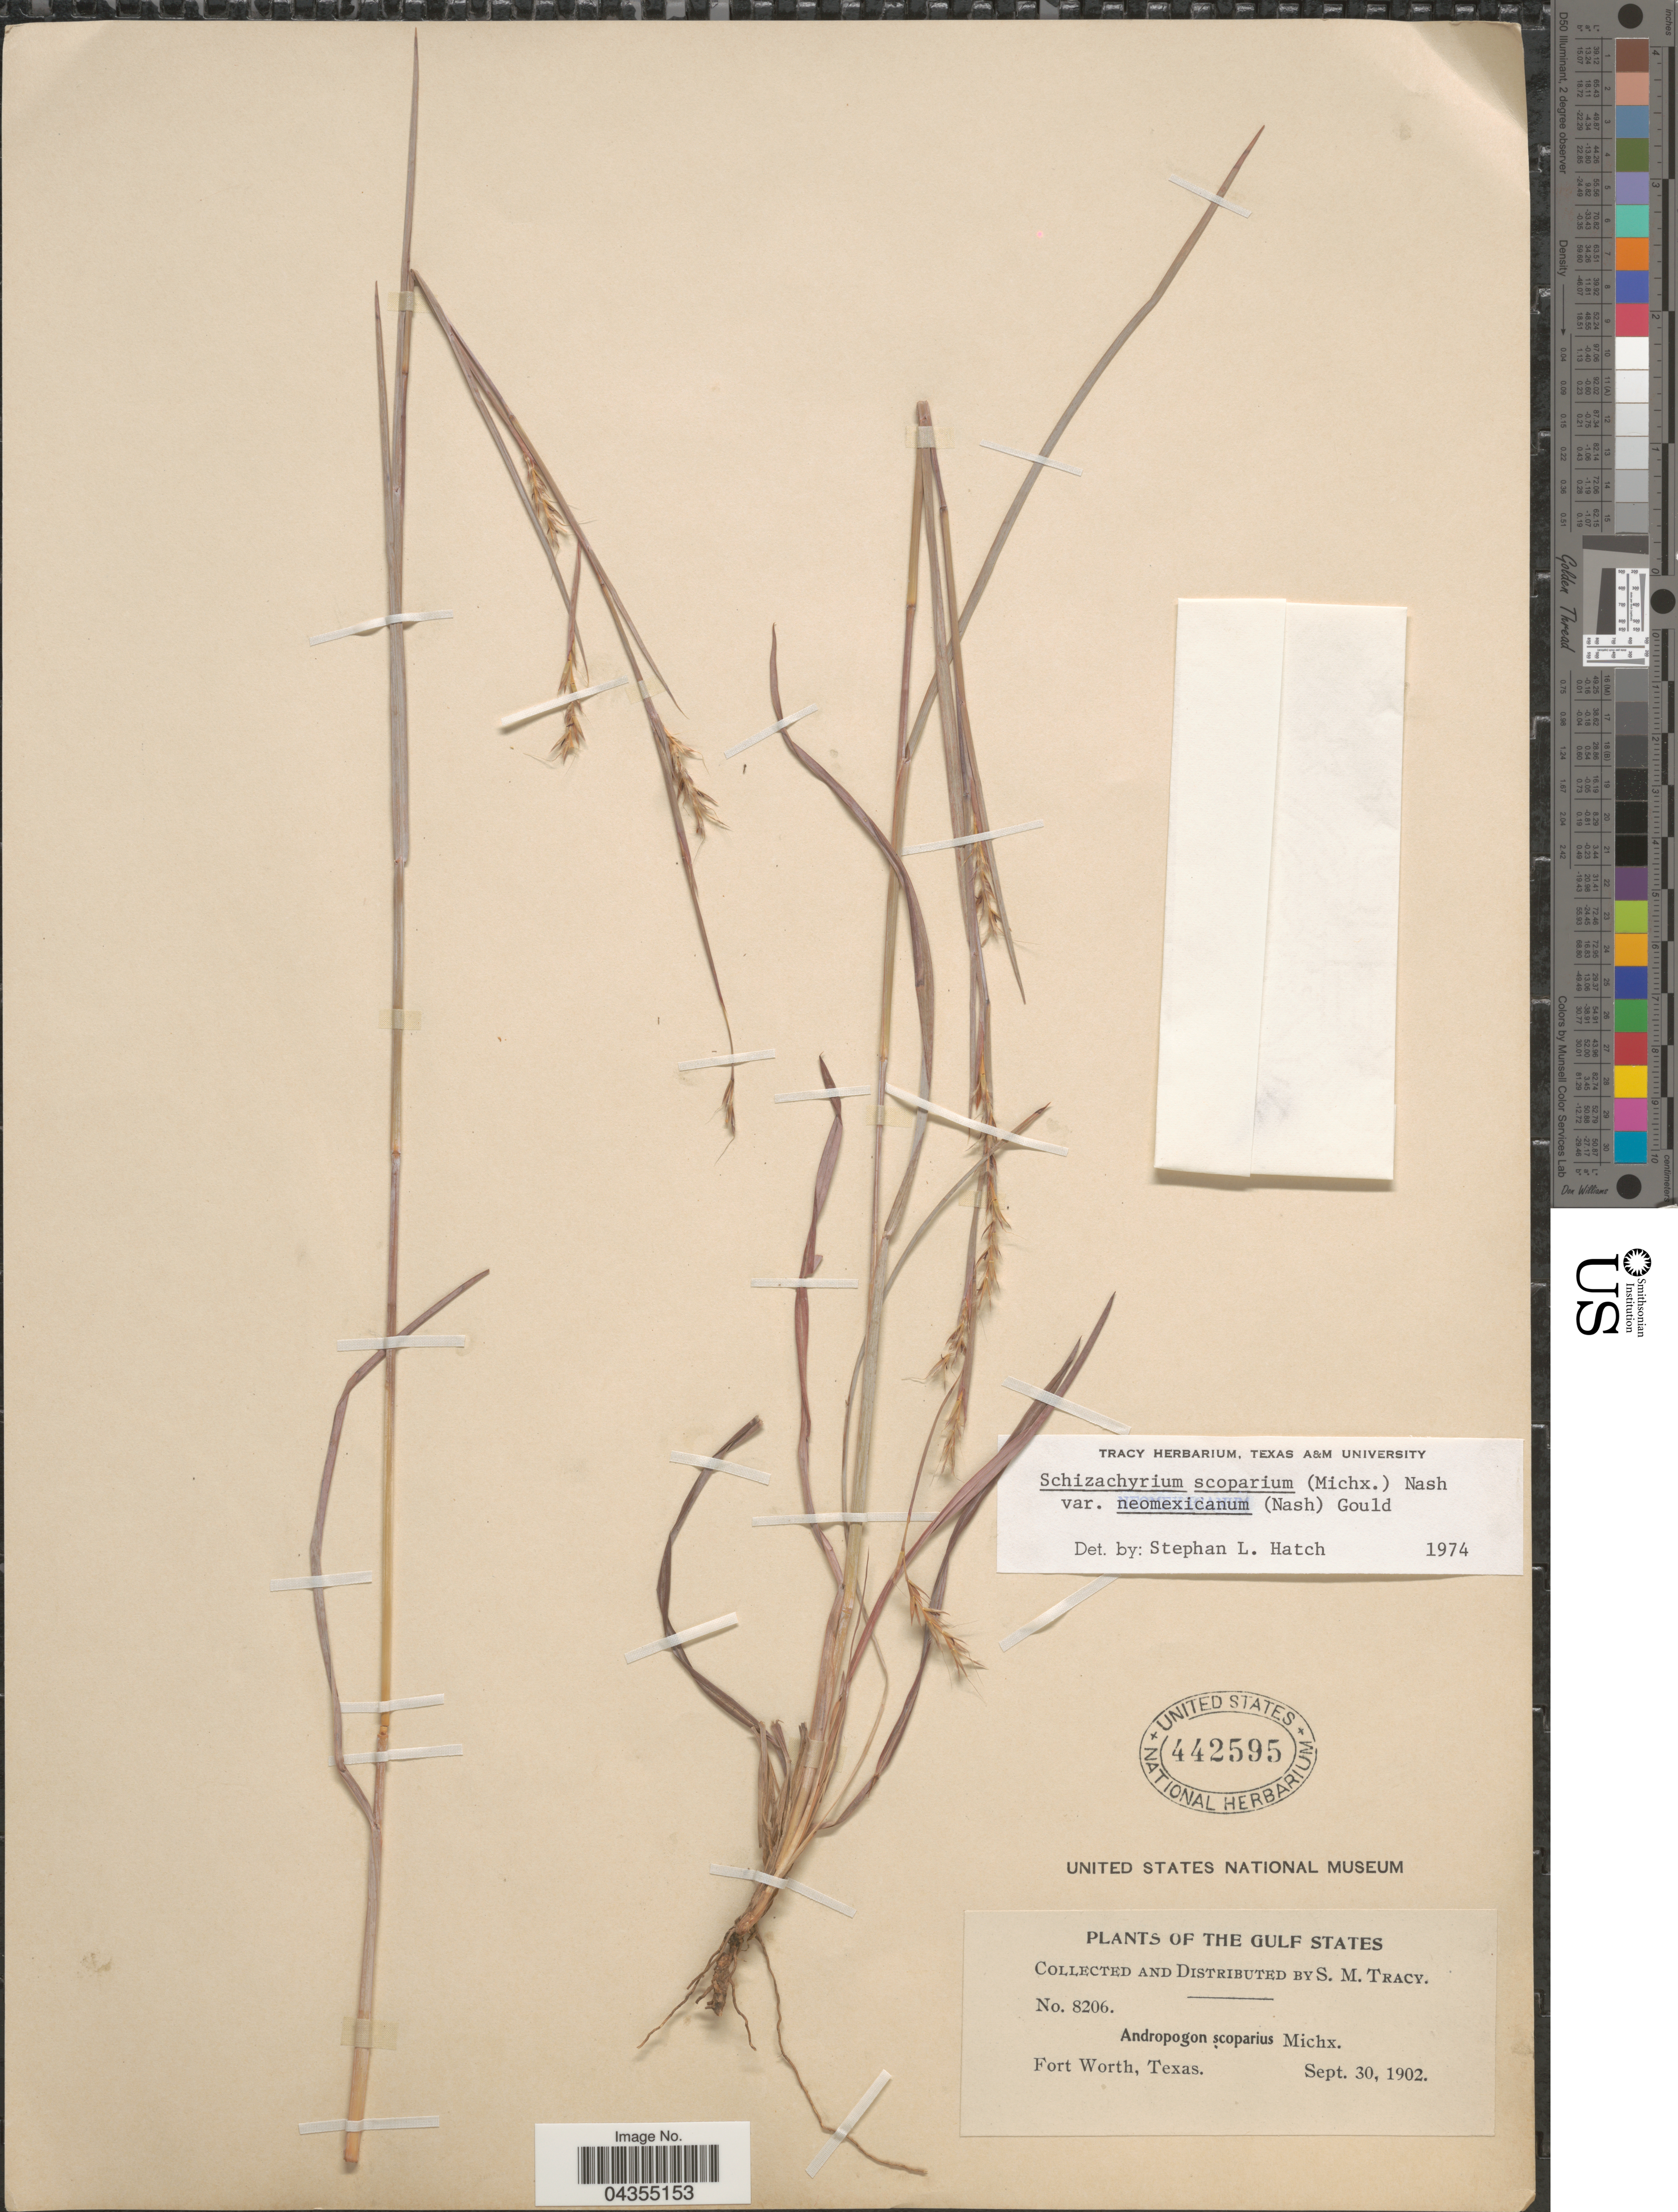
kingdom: Plantae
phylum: Tracheophyta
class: Liliopsida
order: Poales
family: Poaceae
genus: Schizachyrium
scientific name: Schizachyrium scoparium var. neomexicanum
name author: (Nash) Gould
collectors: S. M. Tracy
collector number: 8206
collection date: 1902-09-30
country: United States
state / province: Texas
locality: The Gulf States. Fort Worth.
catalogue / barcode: US 442595